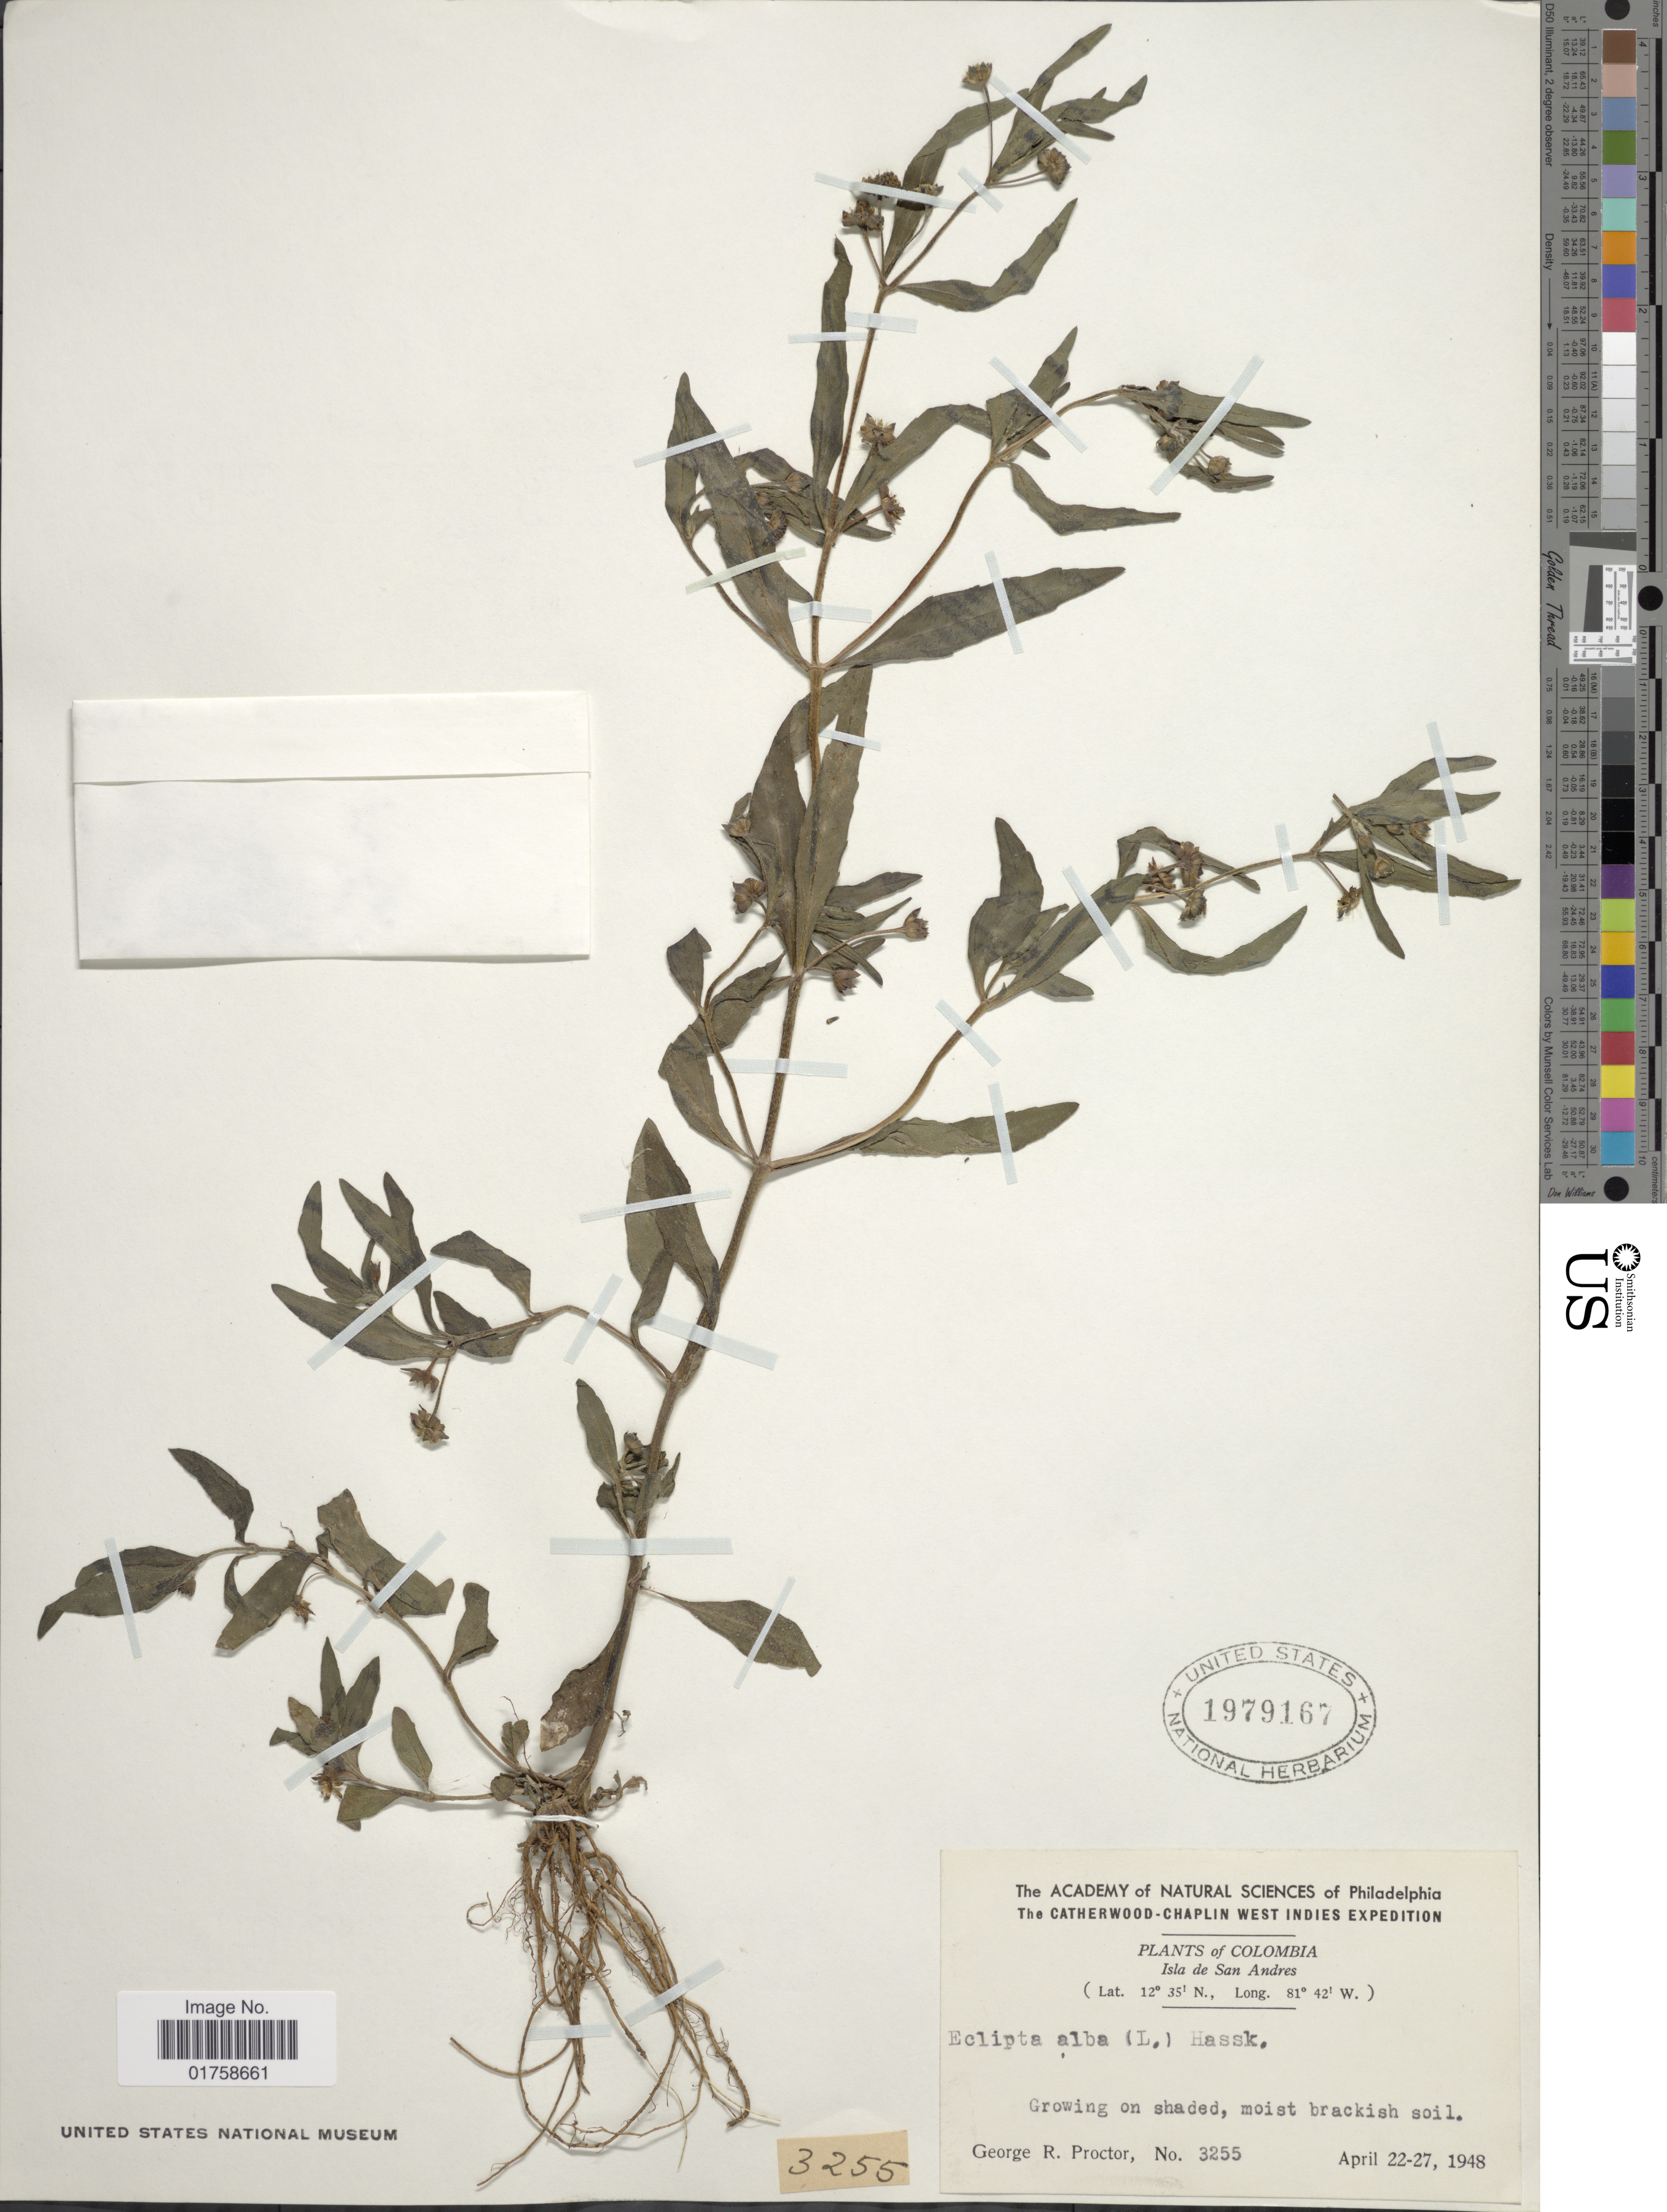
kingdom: Plantae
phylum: Tracheophyta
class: Magnoliopsida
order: Asterales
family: Asteraceae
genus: Eclipta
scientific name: Eclipta alba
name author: (L.) Hassk.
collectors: G. R. Proctor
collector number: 3255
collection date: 1948-04-22/1948-04-27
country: Colombia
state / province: San Andres y Providencia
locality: Colombia. Isla de San Andres y Providencia.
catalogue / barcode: US 1979167